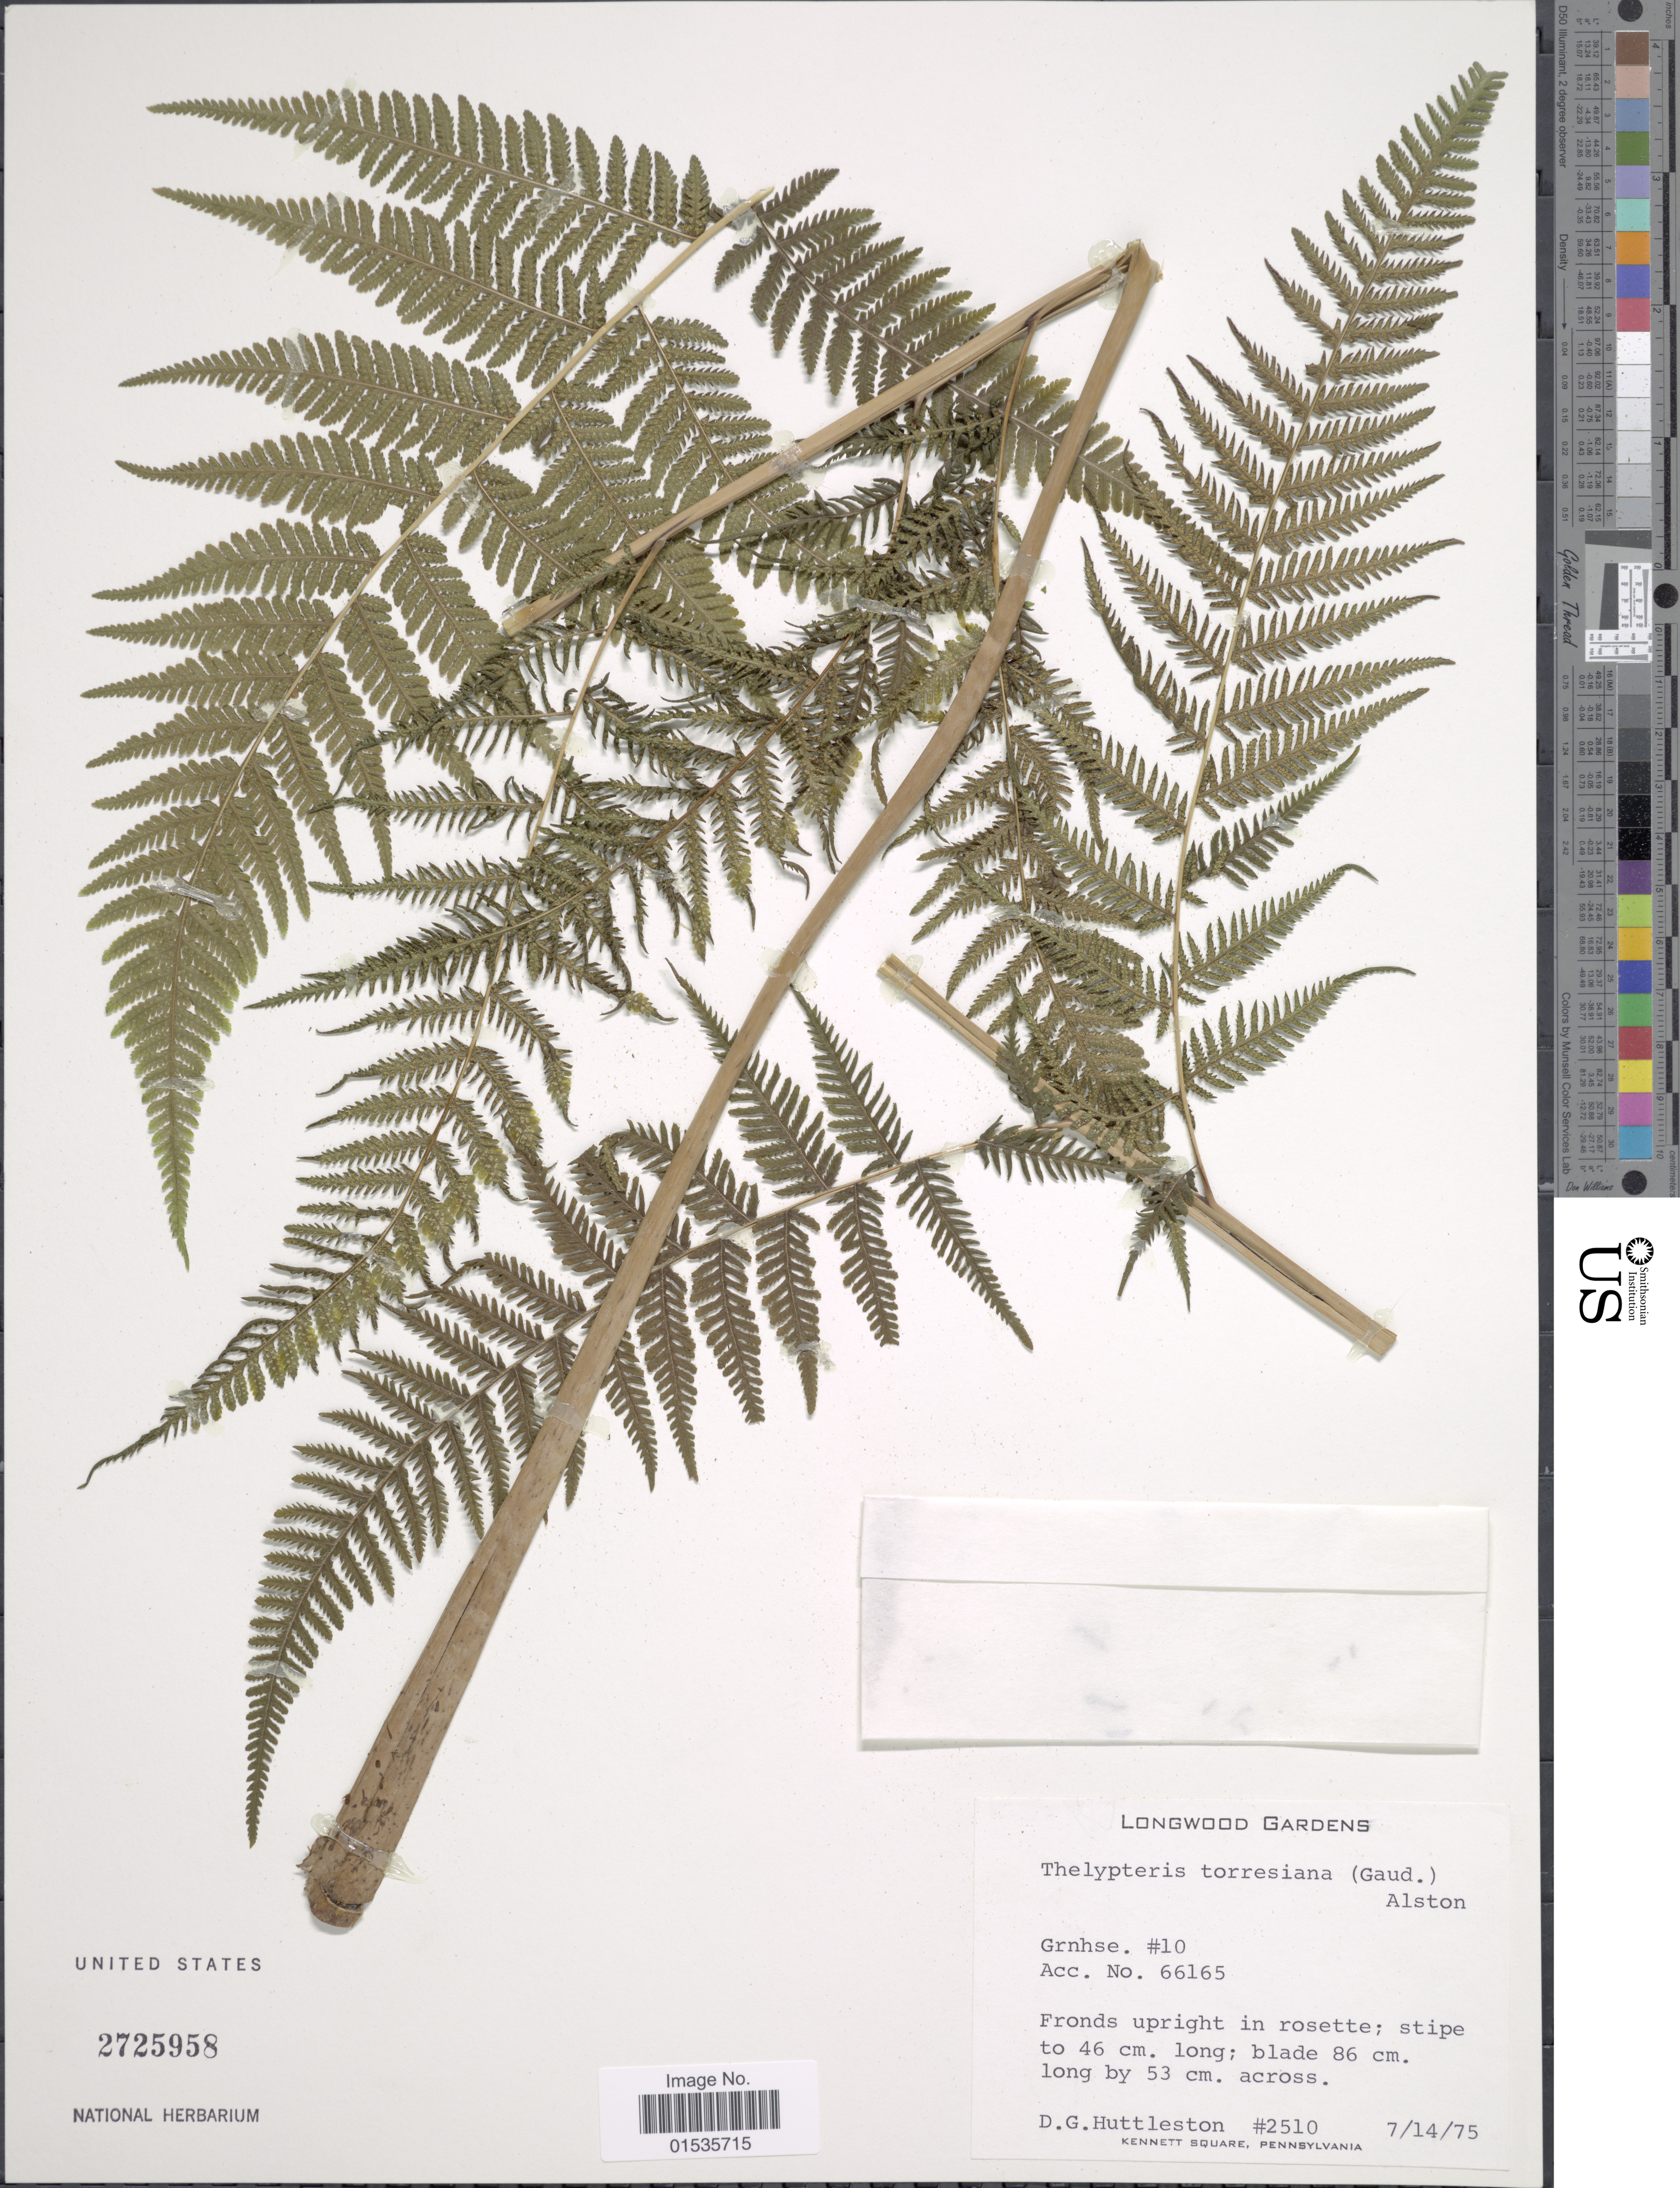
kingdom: Plantae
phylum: Tracheophyta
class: Polypodiopsida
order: Polypodiales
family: Thelypteridaceae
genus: Macrothelypteris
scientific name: Macrothelypteris torresiana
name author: (Gaudich.) Ching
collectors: D. G. Huttleston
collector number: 2510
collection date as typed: Transcribed d/m/y: 14/7/75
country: United States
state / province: Pennsylvania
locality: Longwood Gardens, Grnhse. #10, Acc. No. 66165.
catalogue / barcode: US 2725958